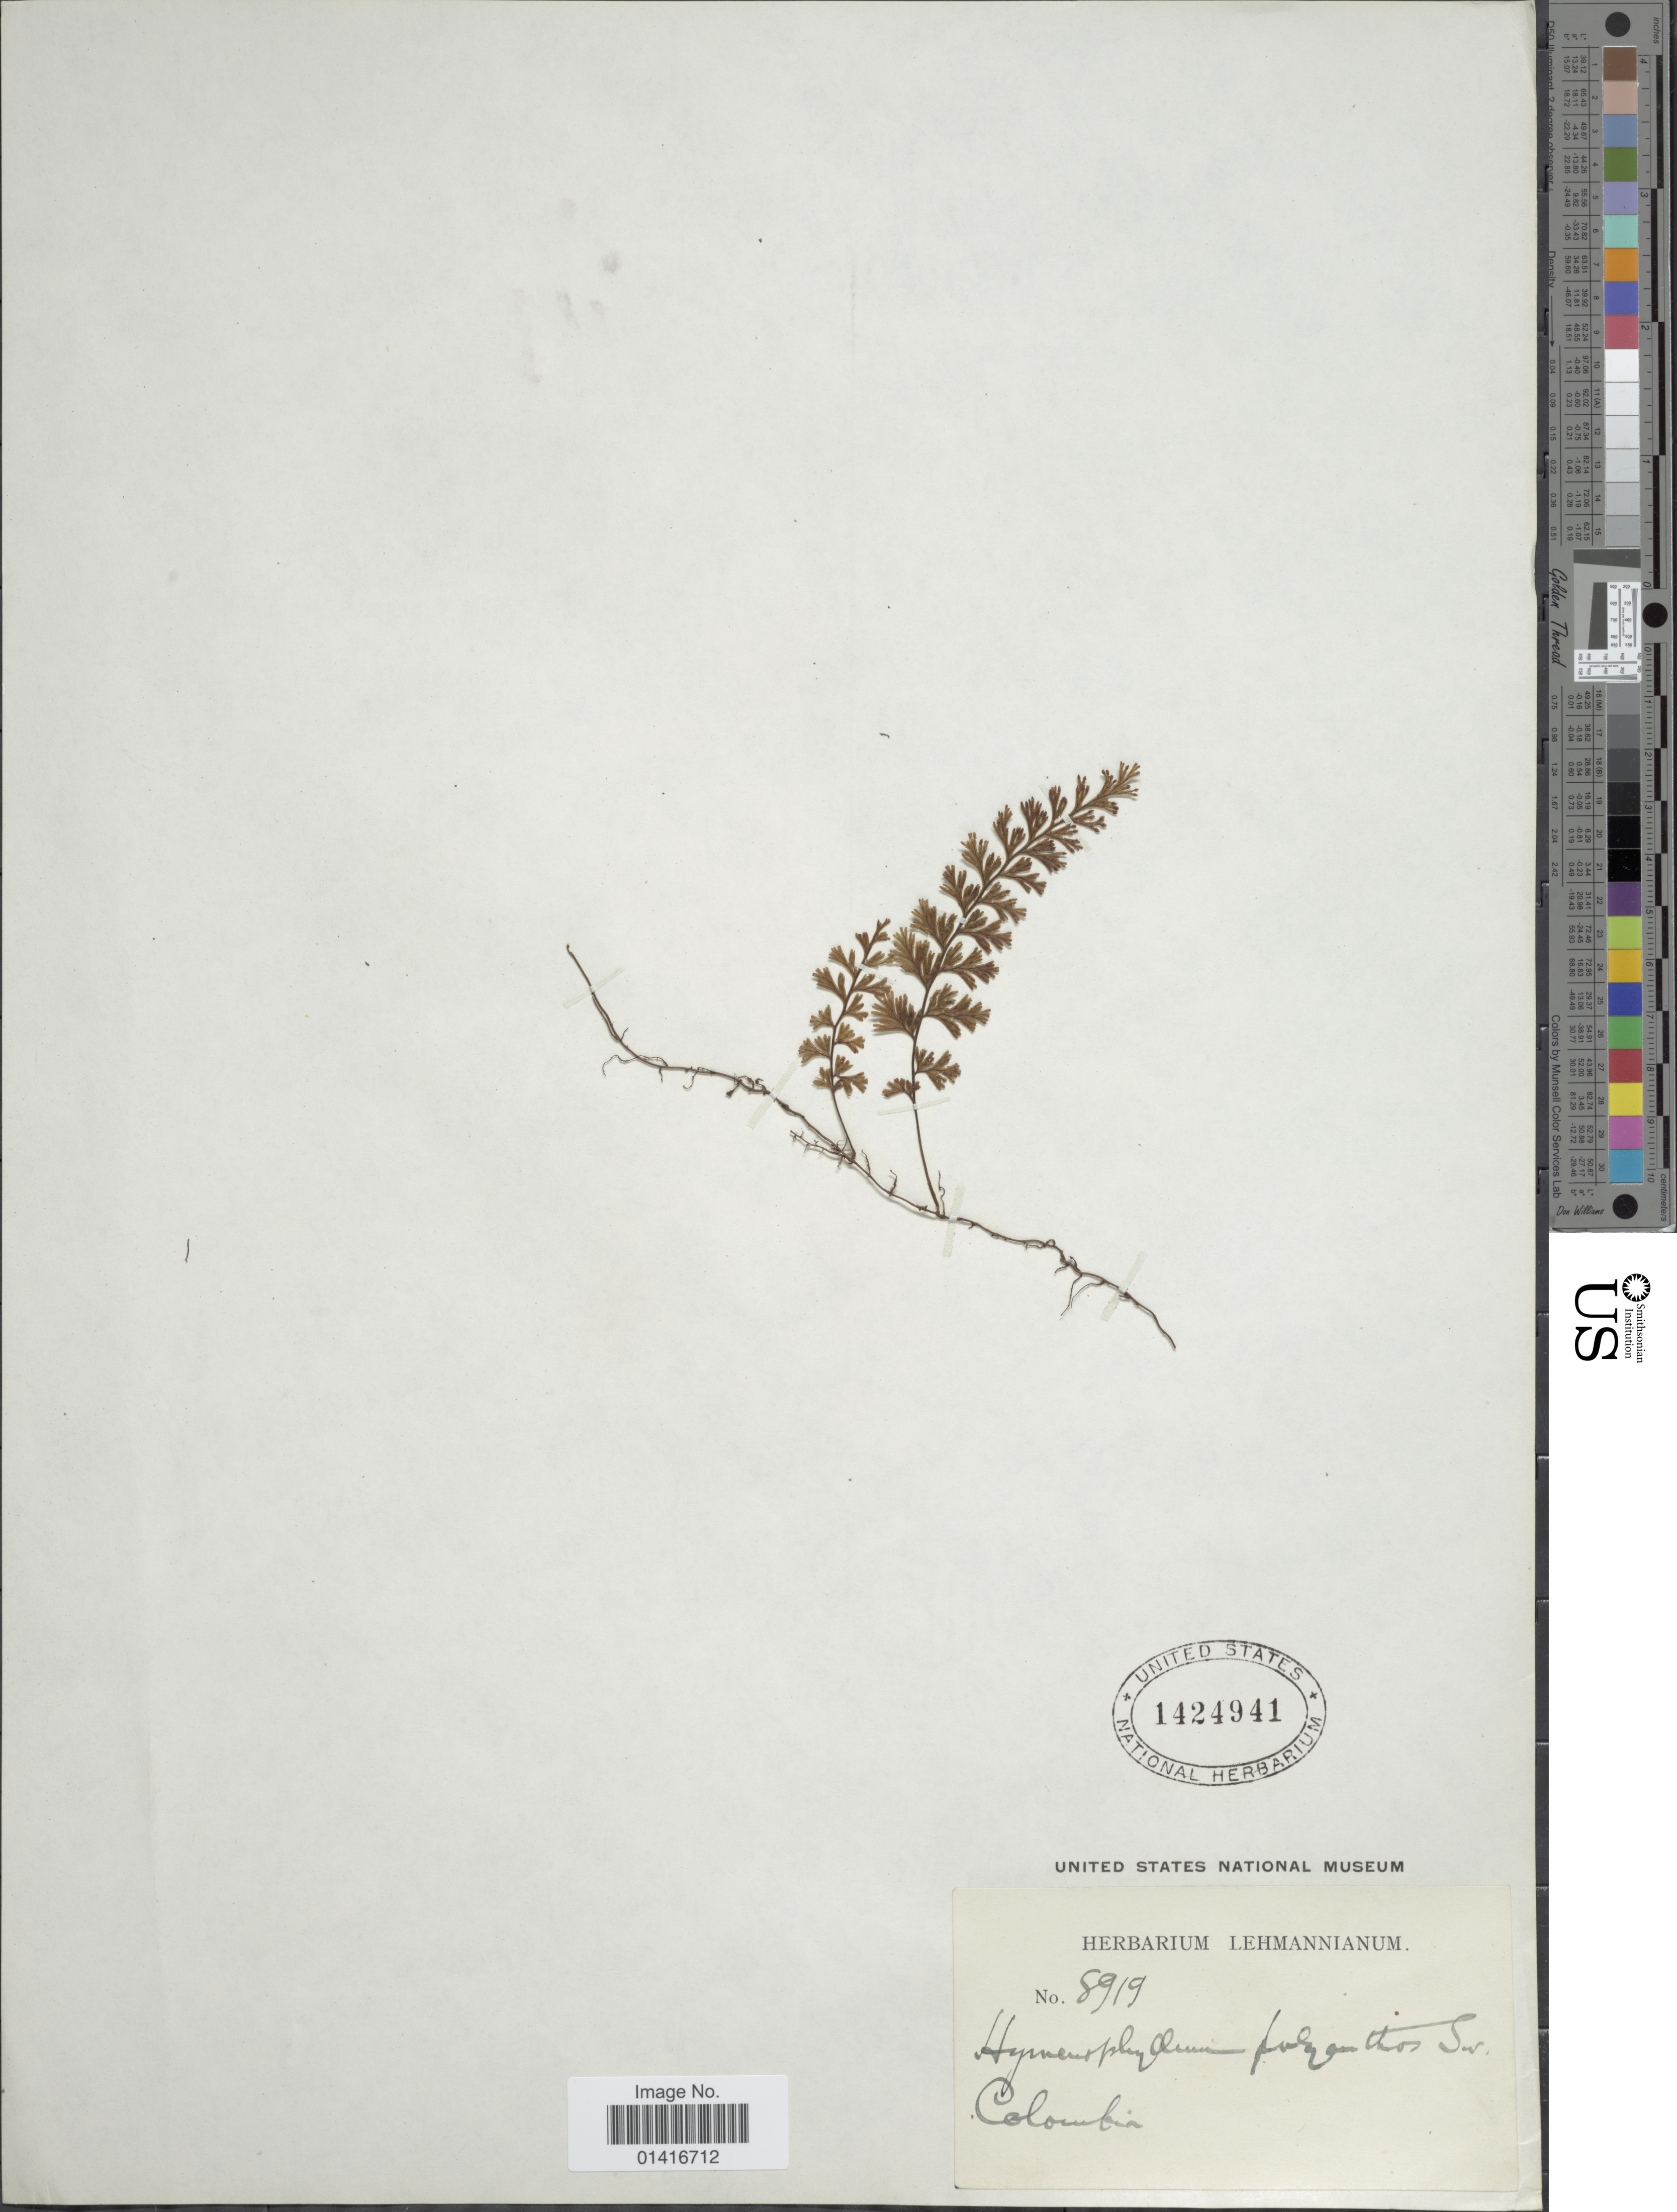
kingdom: Plantae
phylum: Tracheophyta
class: Polypodiopsida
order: Hymenophyllales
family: Hymenophyllaceae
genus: Hymenophyllum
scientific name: Hymenophyllum polyanthos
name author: (Sw.) Sw.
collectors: ex herb. Lehmannianum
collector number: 8919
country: Colombia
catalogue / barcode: US 1424941